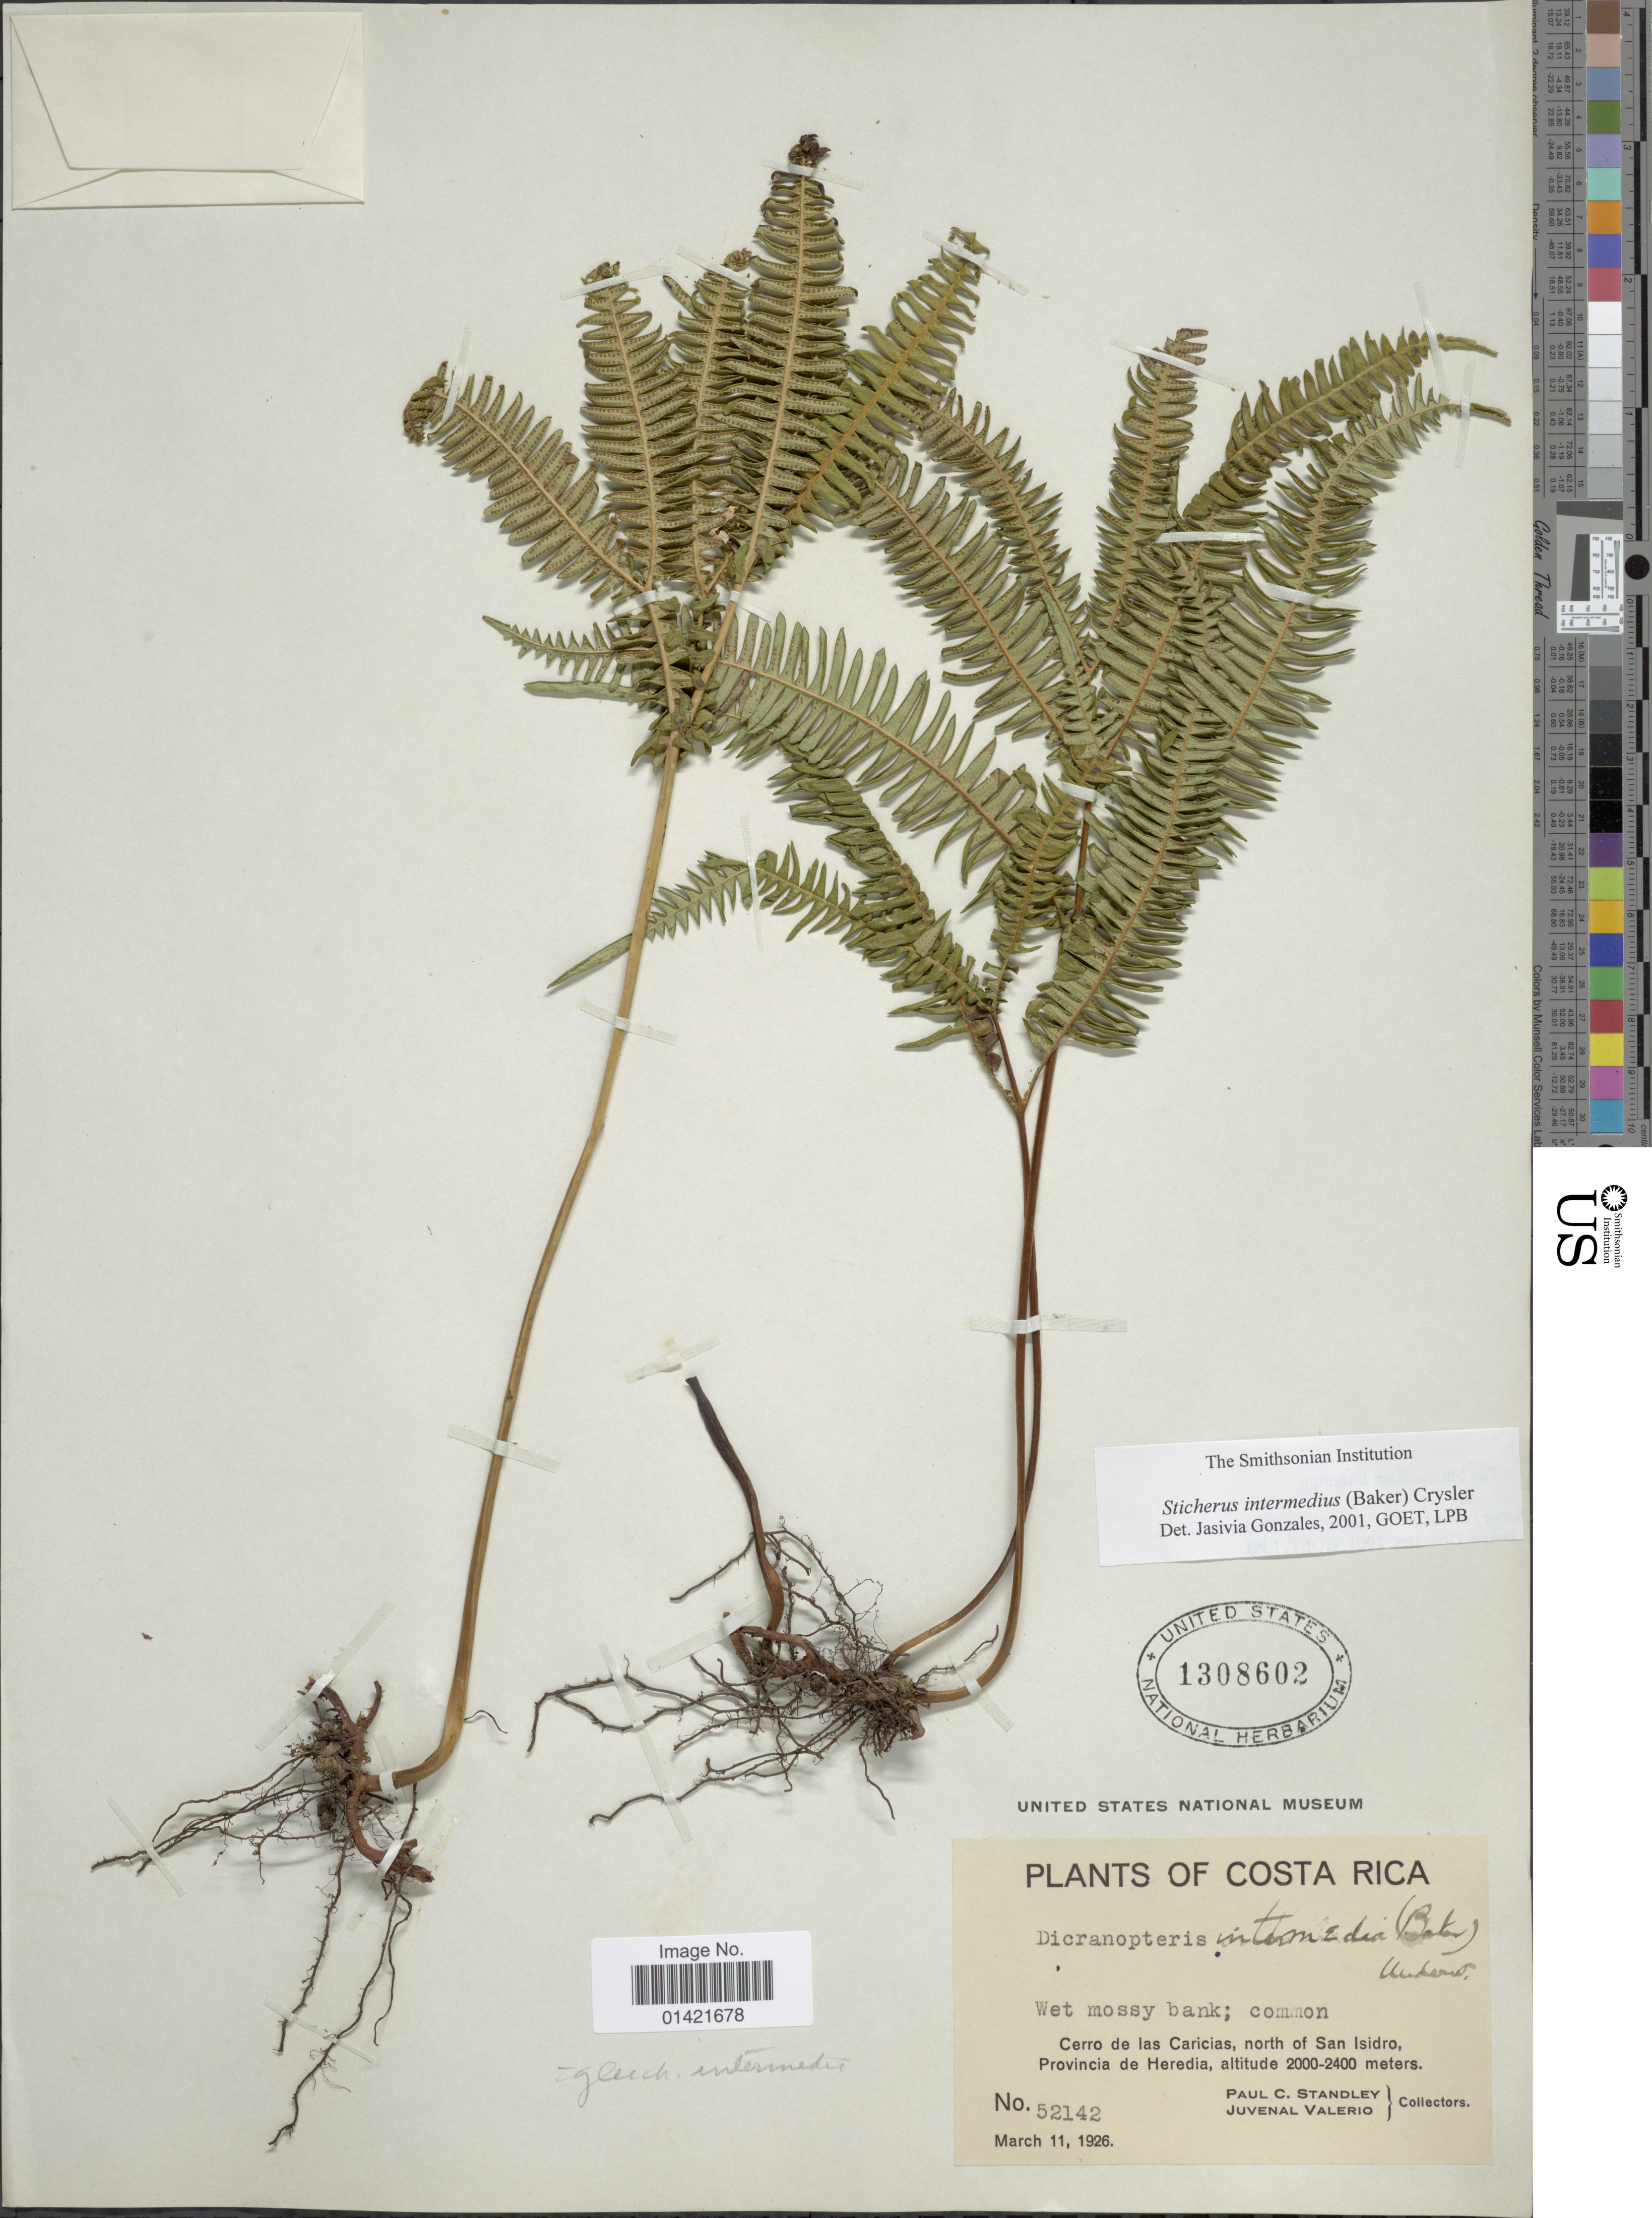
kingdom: Plantae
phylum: Tracheophyta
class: Polypodiopsida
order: Gleicheniales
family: Gleicheniaceae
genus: Sticherus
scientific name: Sticherus intermedius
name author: (Baker) Chrysler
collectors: P. C. Standley & J. Valerio R.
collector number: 52142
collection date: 1926-03-11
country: Costa Rica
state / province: Heredia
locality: Cerro de as Caricias, north of San Isidro, Provincia de Heredia.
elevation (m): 2000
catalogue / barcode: US 1308602